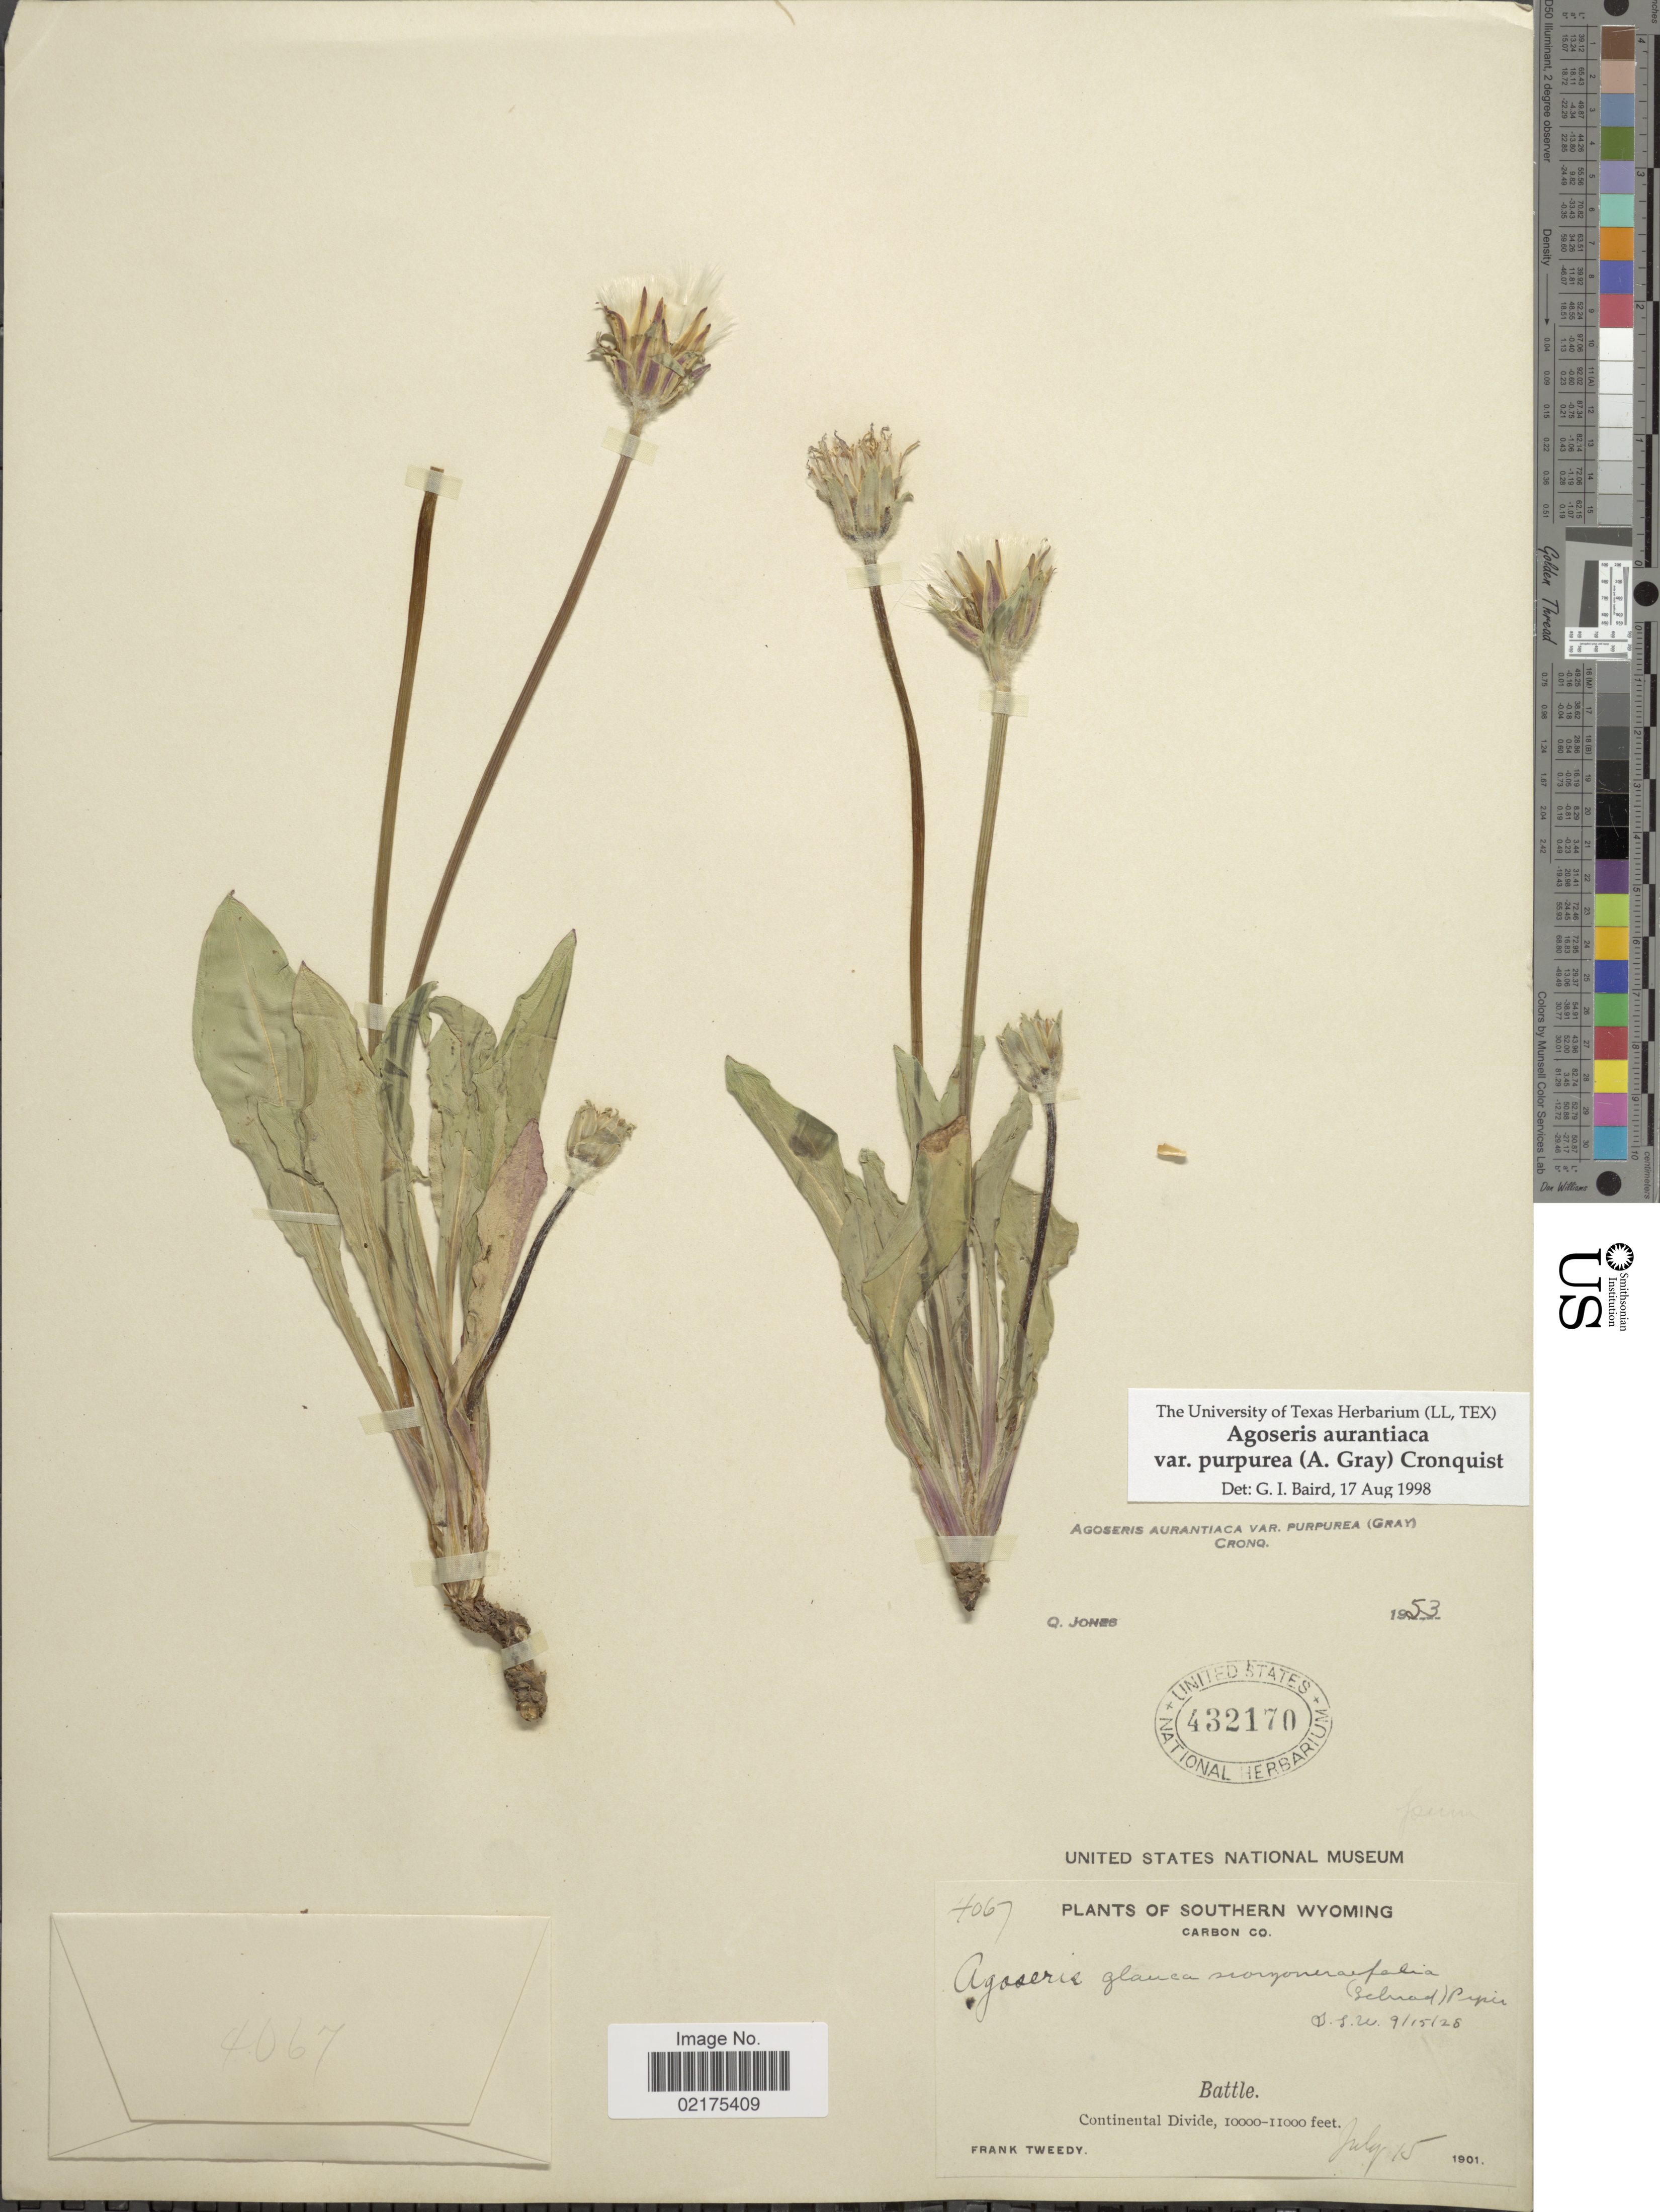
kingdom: Plantae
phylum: Tracheophyta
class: Magnoliopsida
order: Asterales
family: Asteraceae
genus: Agoseris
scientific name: Agoseris aurantiaca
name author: (Hook.) Greene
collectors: F. Tweedy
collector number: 4067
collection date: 1901-07-15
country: United States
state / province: Wyoming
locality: Southern Wyoming, Carbon Co., Battle, Continental Divide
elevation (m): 3048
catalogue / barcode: US 432170